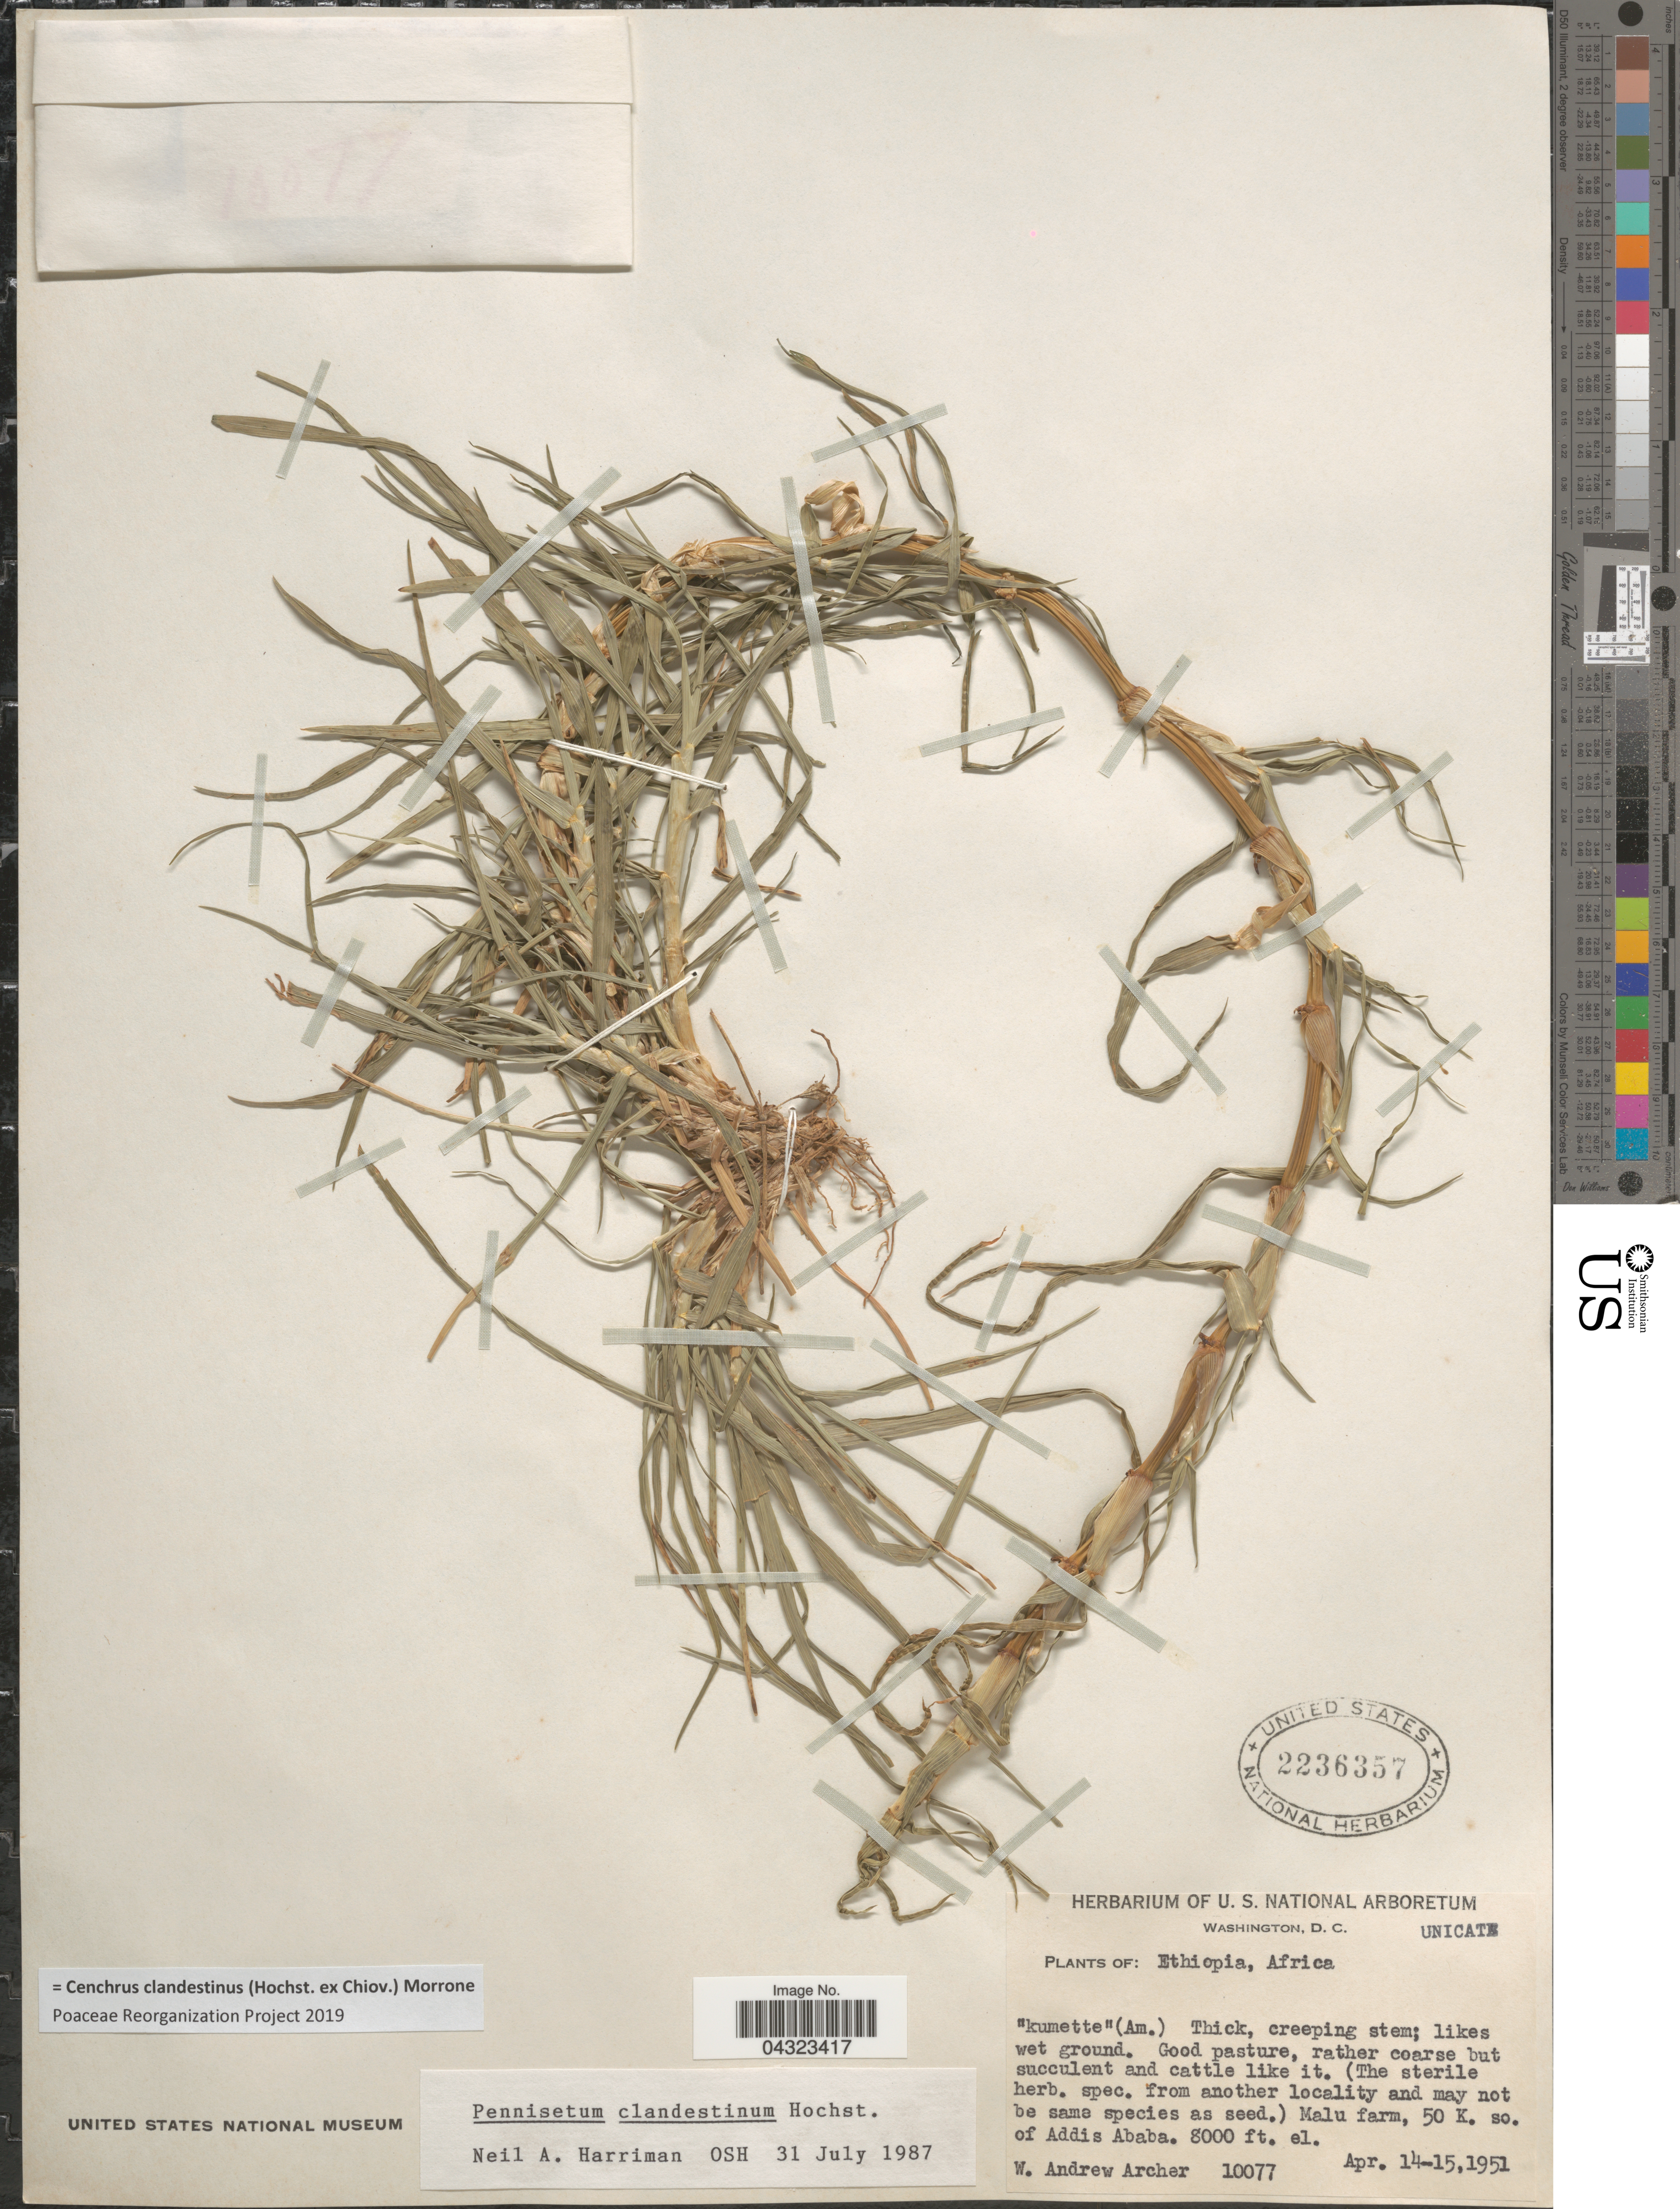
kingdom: Plantae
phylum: Tracheophyta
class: Liliopsida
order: Poales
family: Poaceae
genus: Cenchrus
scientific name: Cenchrus clandestinus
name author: (Hochst. & Chiov.) Morrone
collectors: W. A. Archer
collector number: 10077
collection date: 1951-04-14/1951-04-15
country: Ethiopia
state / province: Addis Ababa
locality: Malu farm, 50 K. so. of Addis Ababa.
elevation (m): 2438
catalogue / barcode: US 2236357